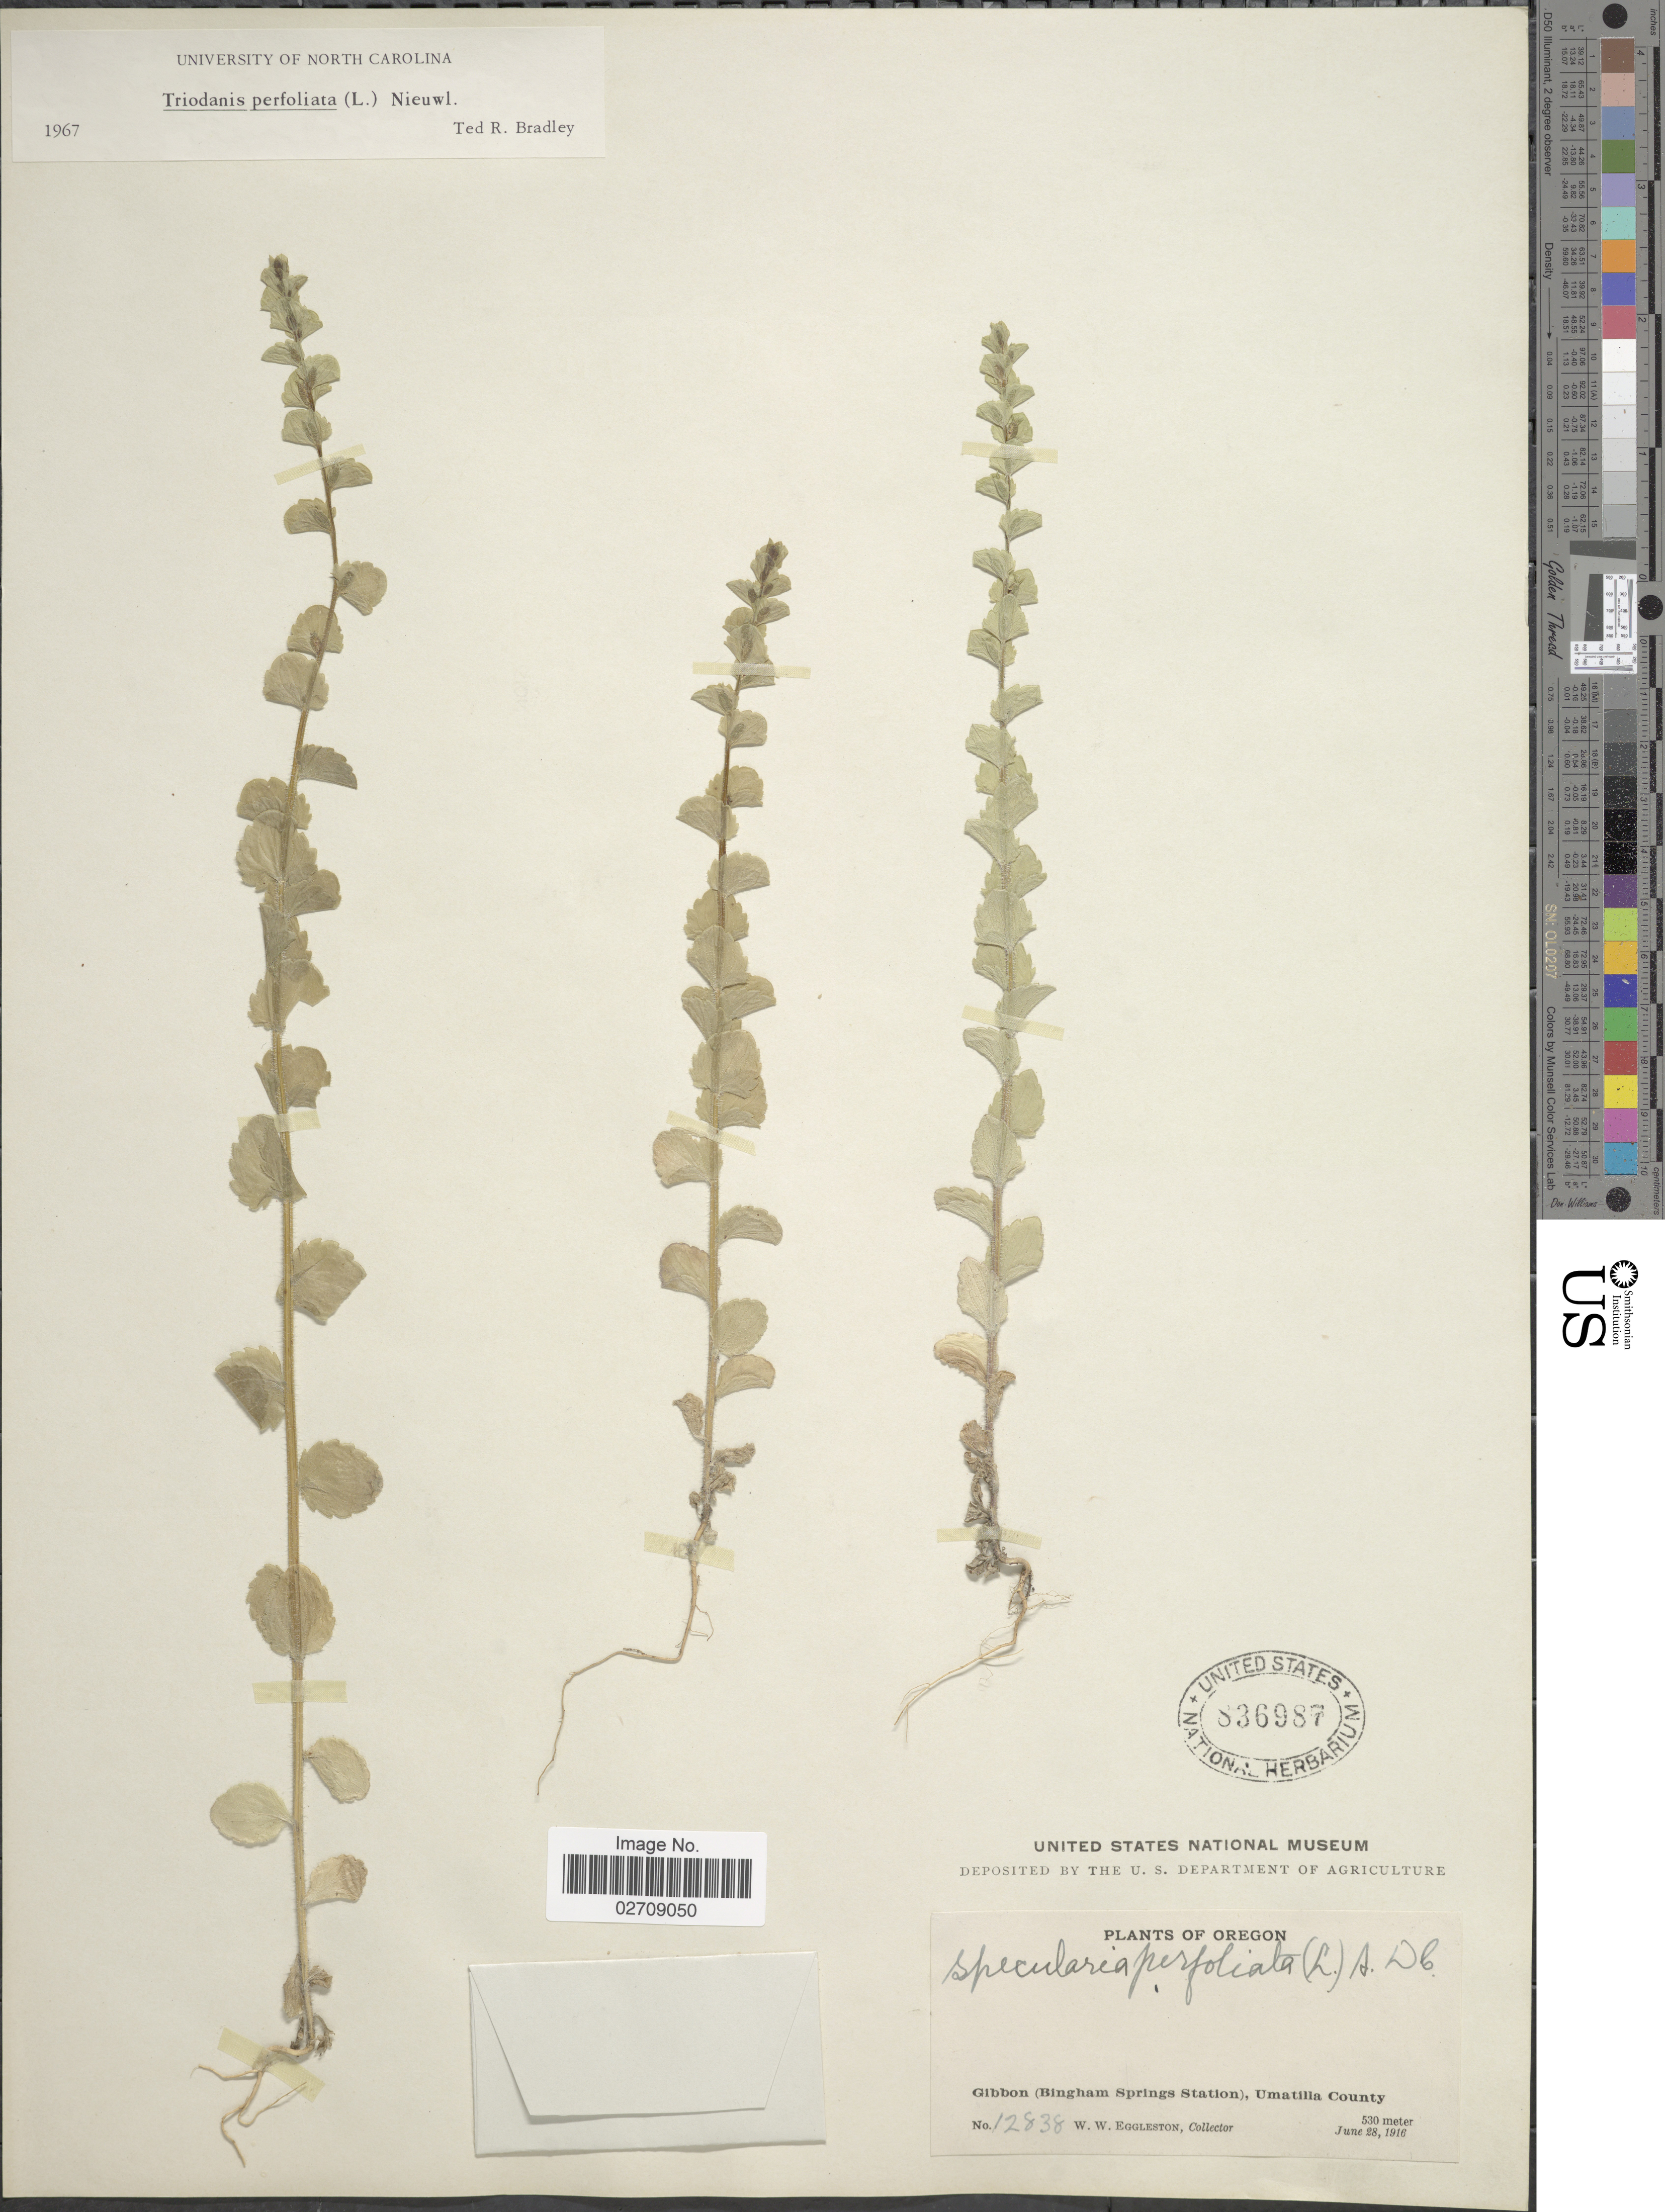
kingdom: Plantae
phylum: Tracheophyta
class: Magnoliopsida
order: Asterales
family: Campanulaceae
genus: Triodanis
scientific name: Triodanis perfoliata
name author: (L.) Nieuwl.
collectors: W. W. Eggleston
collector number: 12838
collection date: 1916-06-28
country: United States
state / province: Oregon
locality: Gibbon (Bingham Springs Station), Umatilla County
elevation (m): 530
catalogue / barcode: US 836987